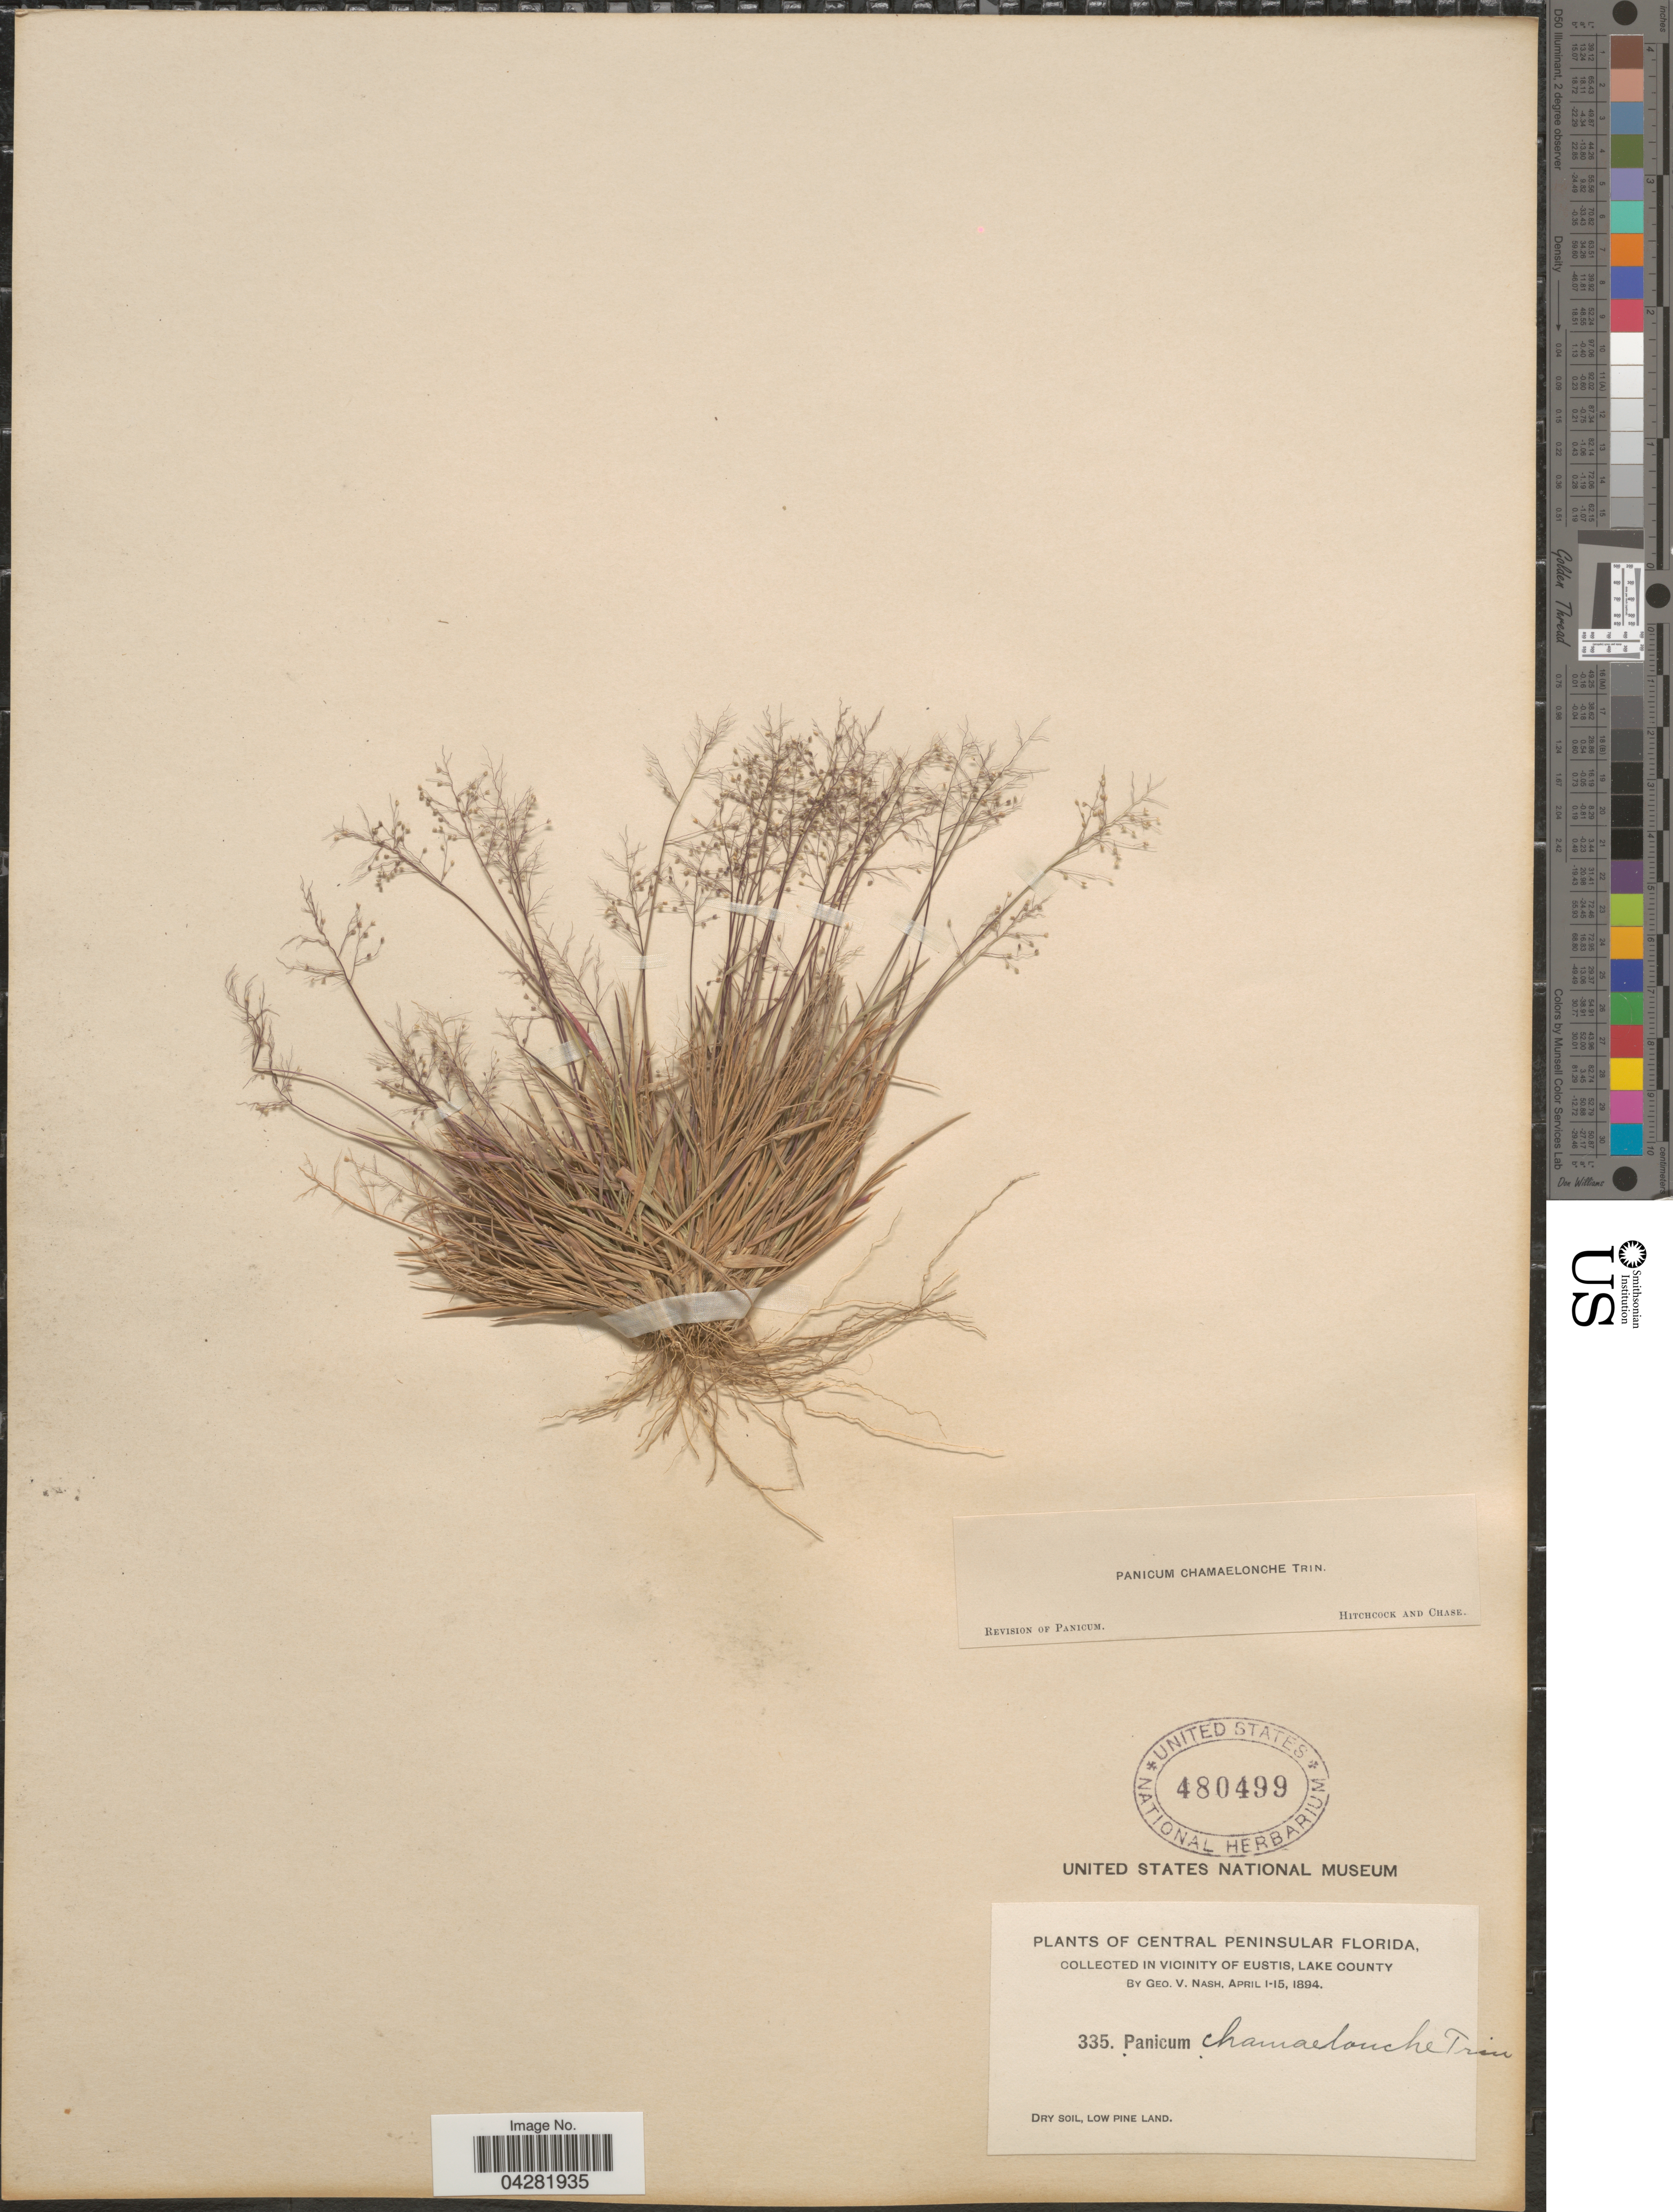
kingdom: Plantae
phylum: Tracheophyta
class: Liliopsida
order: Poales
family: Poaceae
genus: Dichanthelium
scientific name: Dichanthelium ensifolium var. ensifolium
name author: (Baldwin ex Elliot) Gould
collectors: G. V. Nash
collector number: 335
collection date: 1894-04-01/1894-04-15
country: United States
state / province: Florida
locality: Central Peninsular Florida. In Vicinity of Eustis, Lake County.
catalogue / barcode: US 480499